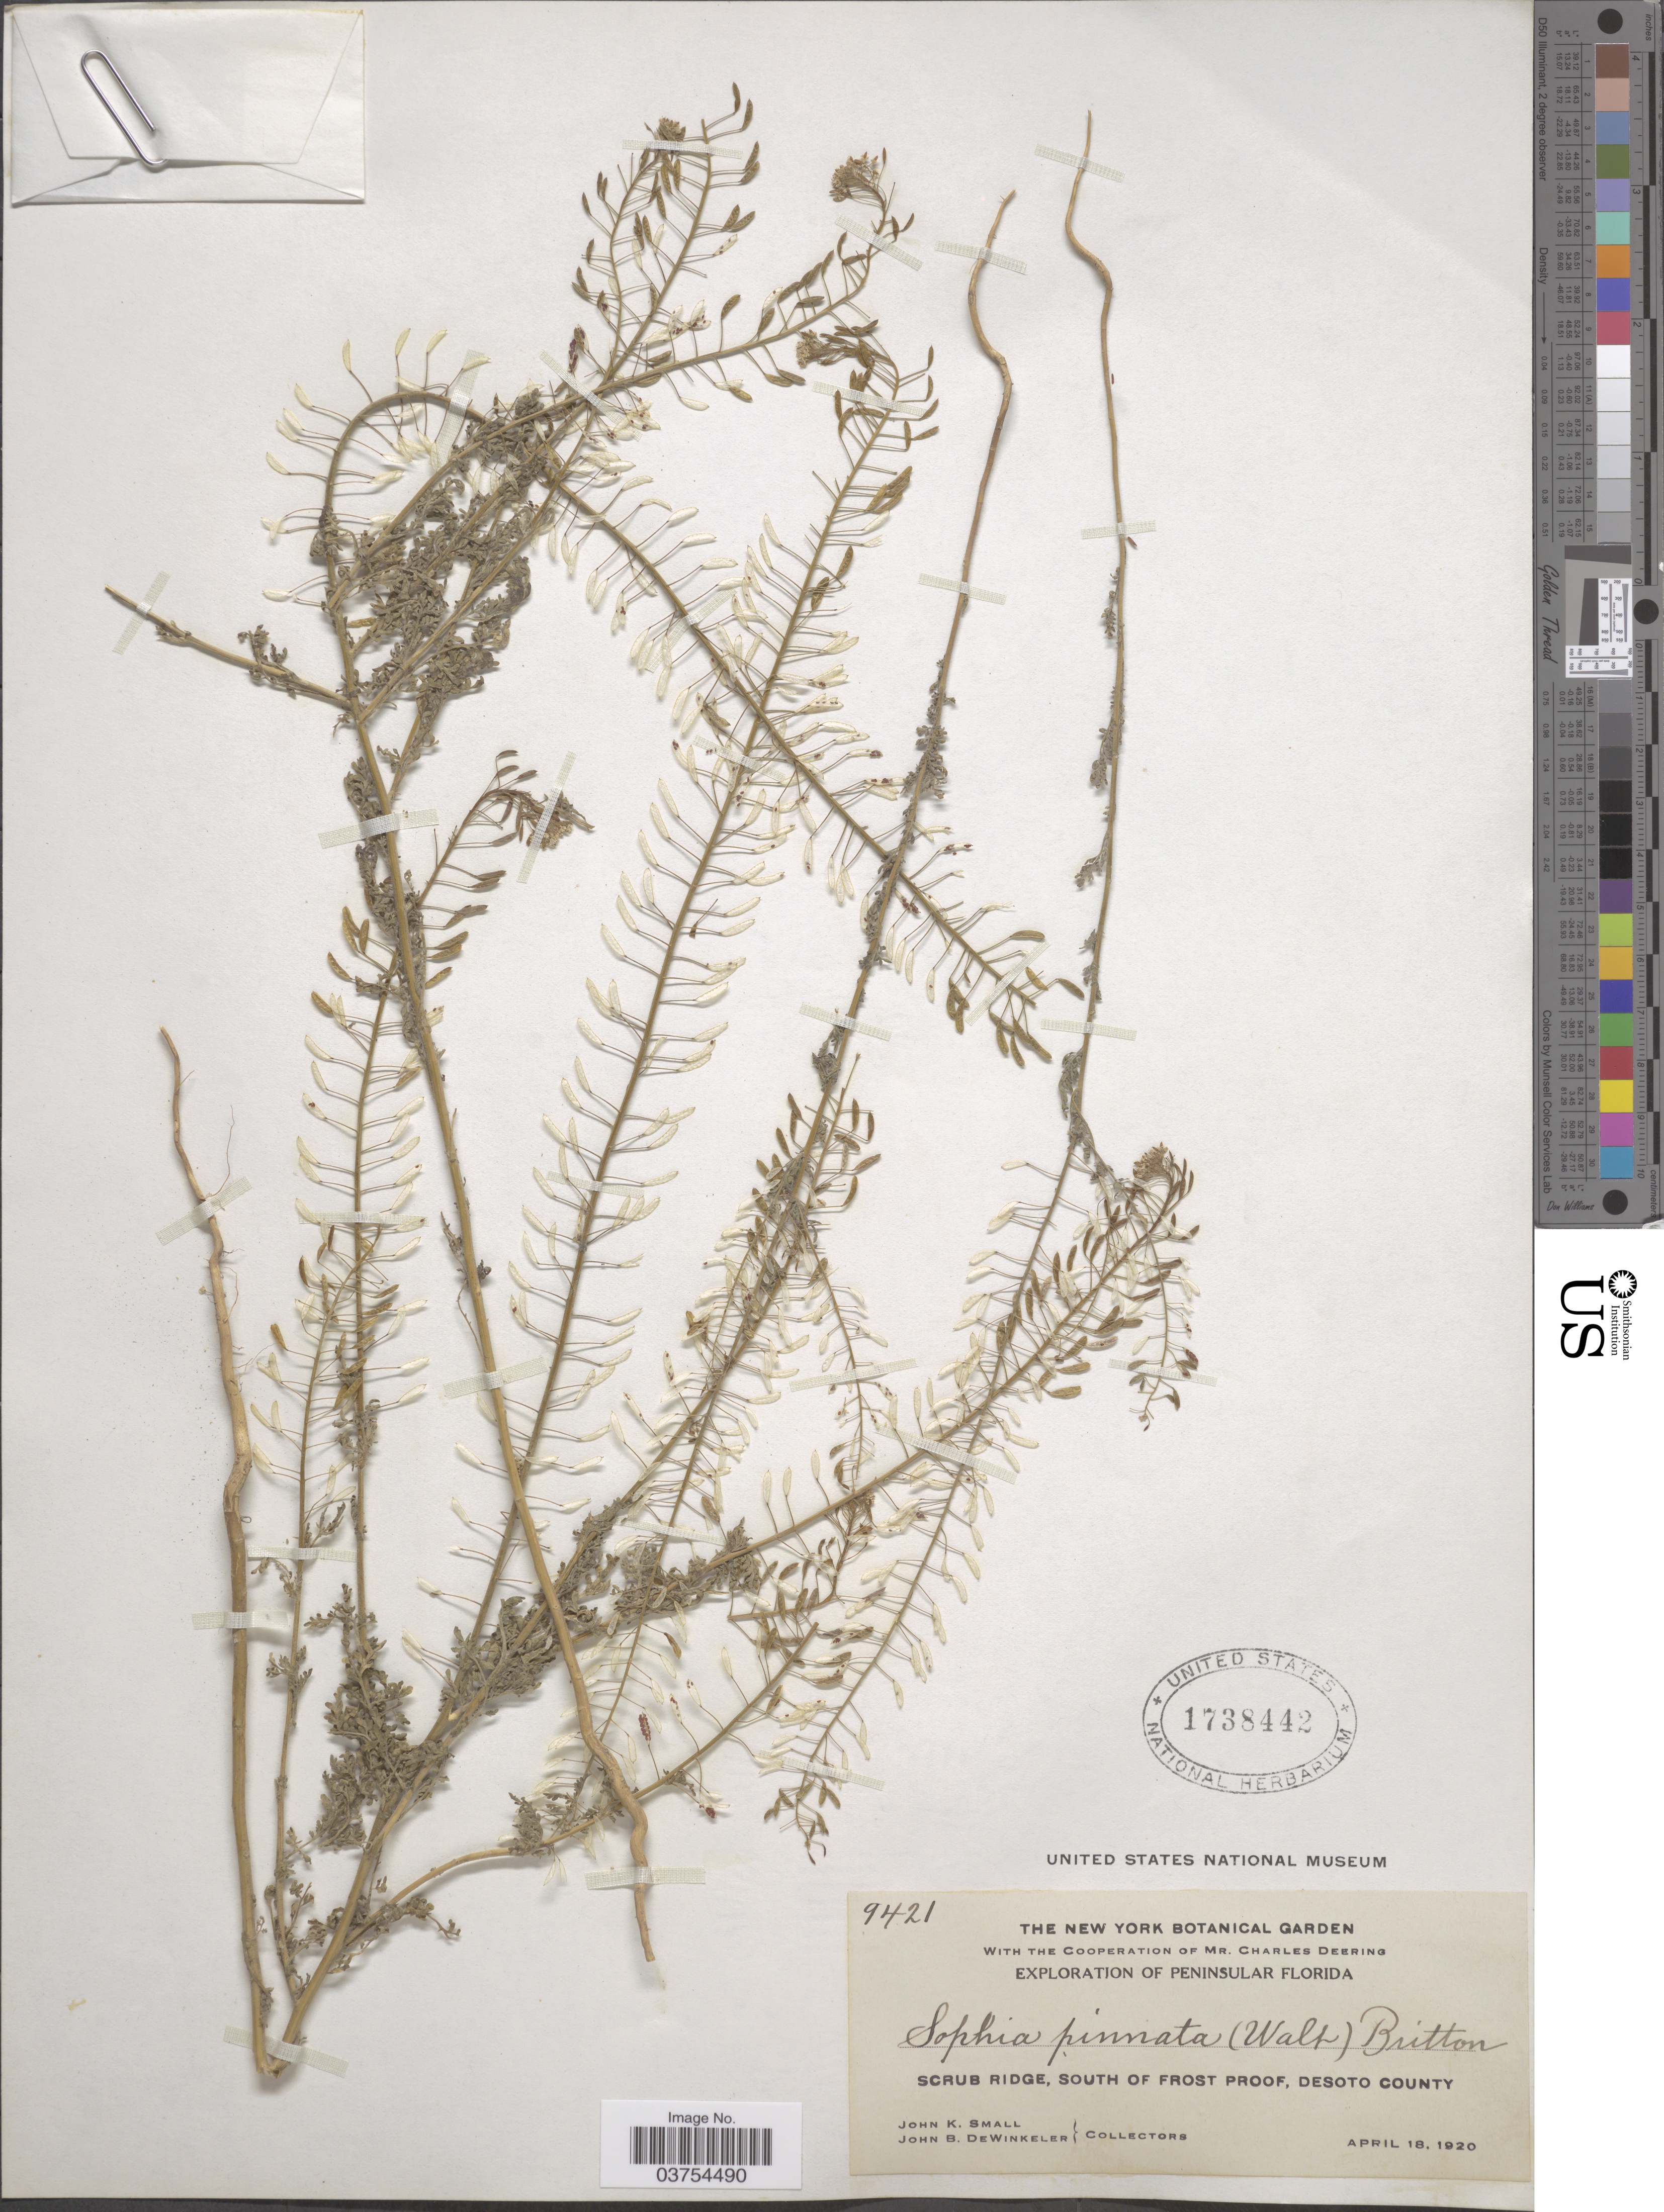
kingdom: Plantae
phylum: Tracheophyta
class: Magnoliopsida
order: Brassicales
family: Brassicaceae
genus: Descurainia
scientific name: Descurainia pinnata subsp. typica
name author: (C.A. Mey.) Detling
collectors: J. K. Small & J. B. Dewinkeler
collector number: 9421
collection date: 1920-04-18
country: United States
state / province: Florida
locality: Peninsular Florida. South of Frost Proof, Desoto County.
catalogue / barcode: US 1738442